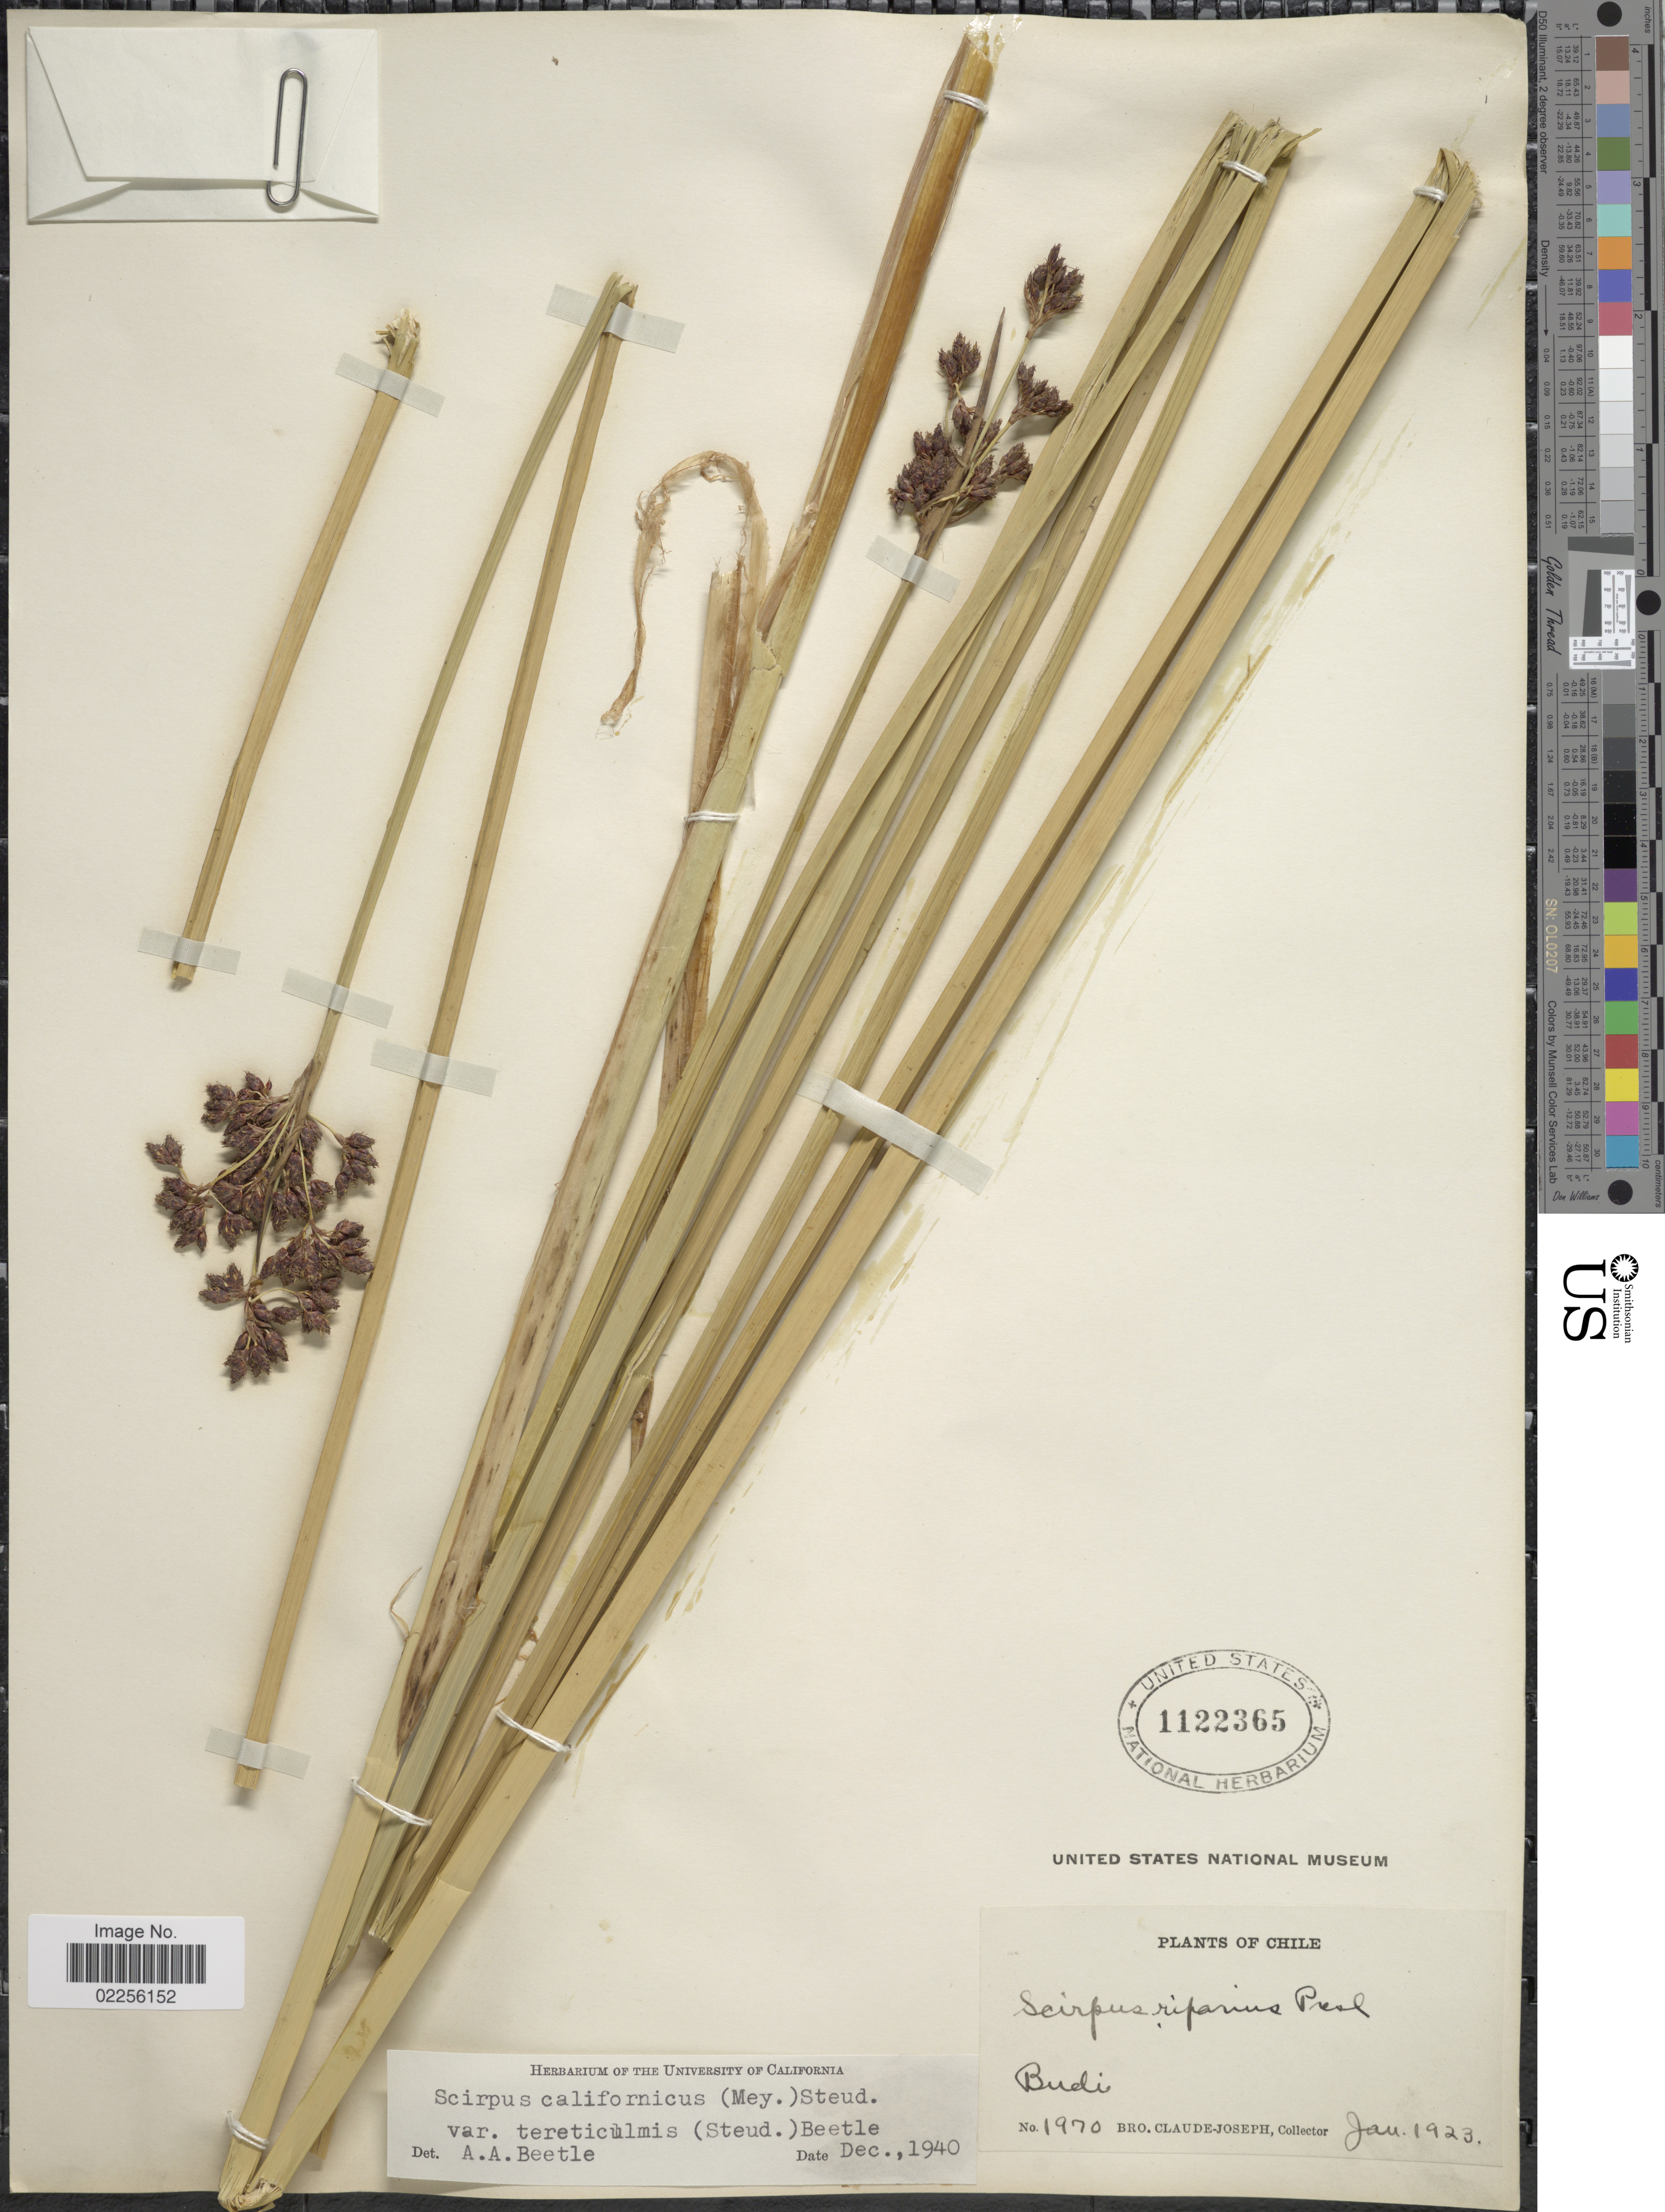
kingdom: Plantae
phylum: Tracheophyta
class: Liliopsida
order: Poales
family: Cyperaceae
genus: Schoenoplectus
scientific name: Schoenoplectus californicus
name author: (C.A. Mey.) Soják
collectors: Bro. Claude-Joseph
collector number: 1970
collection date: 1923-01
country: Chile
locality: Budi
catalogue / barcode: US 1122365